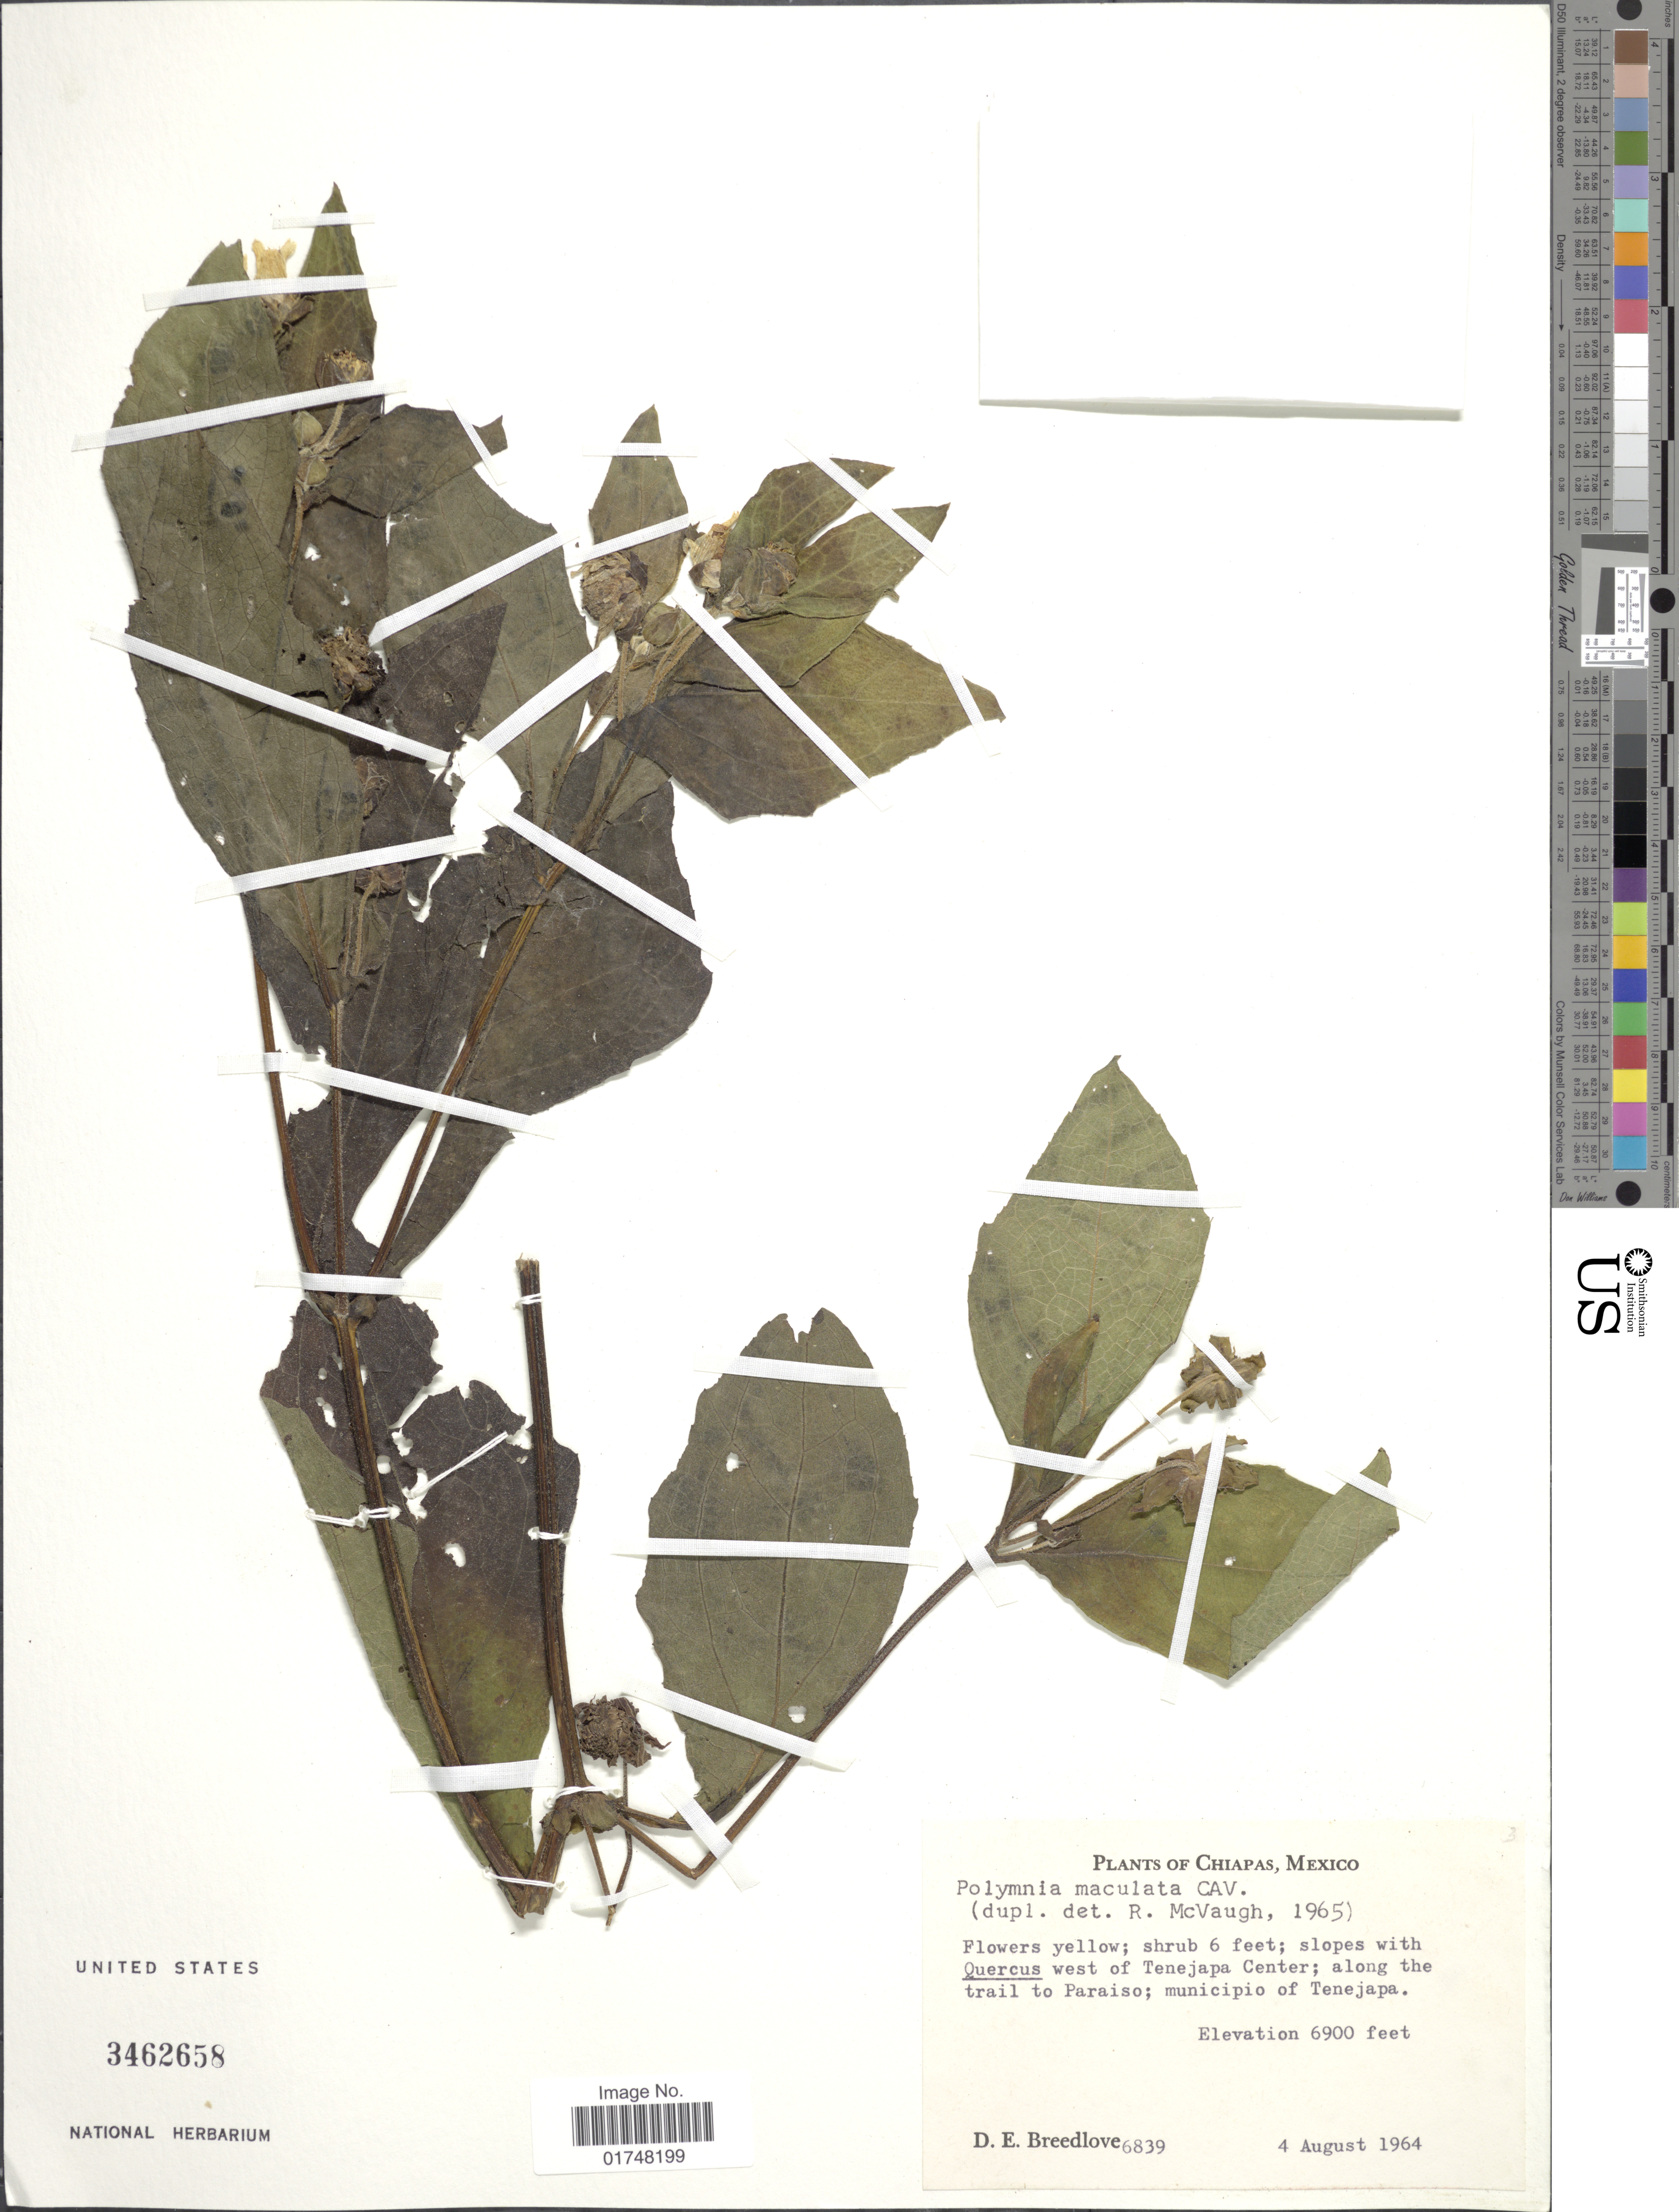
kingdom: Plantae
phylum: Tracheophyta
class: Magnoliopsida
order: Asterales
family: Asteraceae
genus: Smallanthus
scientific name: Smallanthus maculatus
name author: (Cav.) H. Rob.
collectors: D. E. Breedlove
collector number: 6839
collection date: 1964-08-04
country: Mexico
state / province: Chiapas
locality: West of Tenejapa Center; along the trail to Paraiso; municipio of Teneapa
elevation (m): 2103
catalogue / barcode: US 3462658